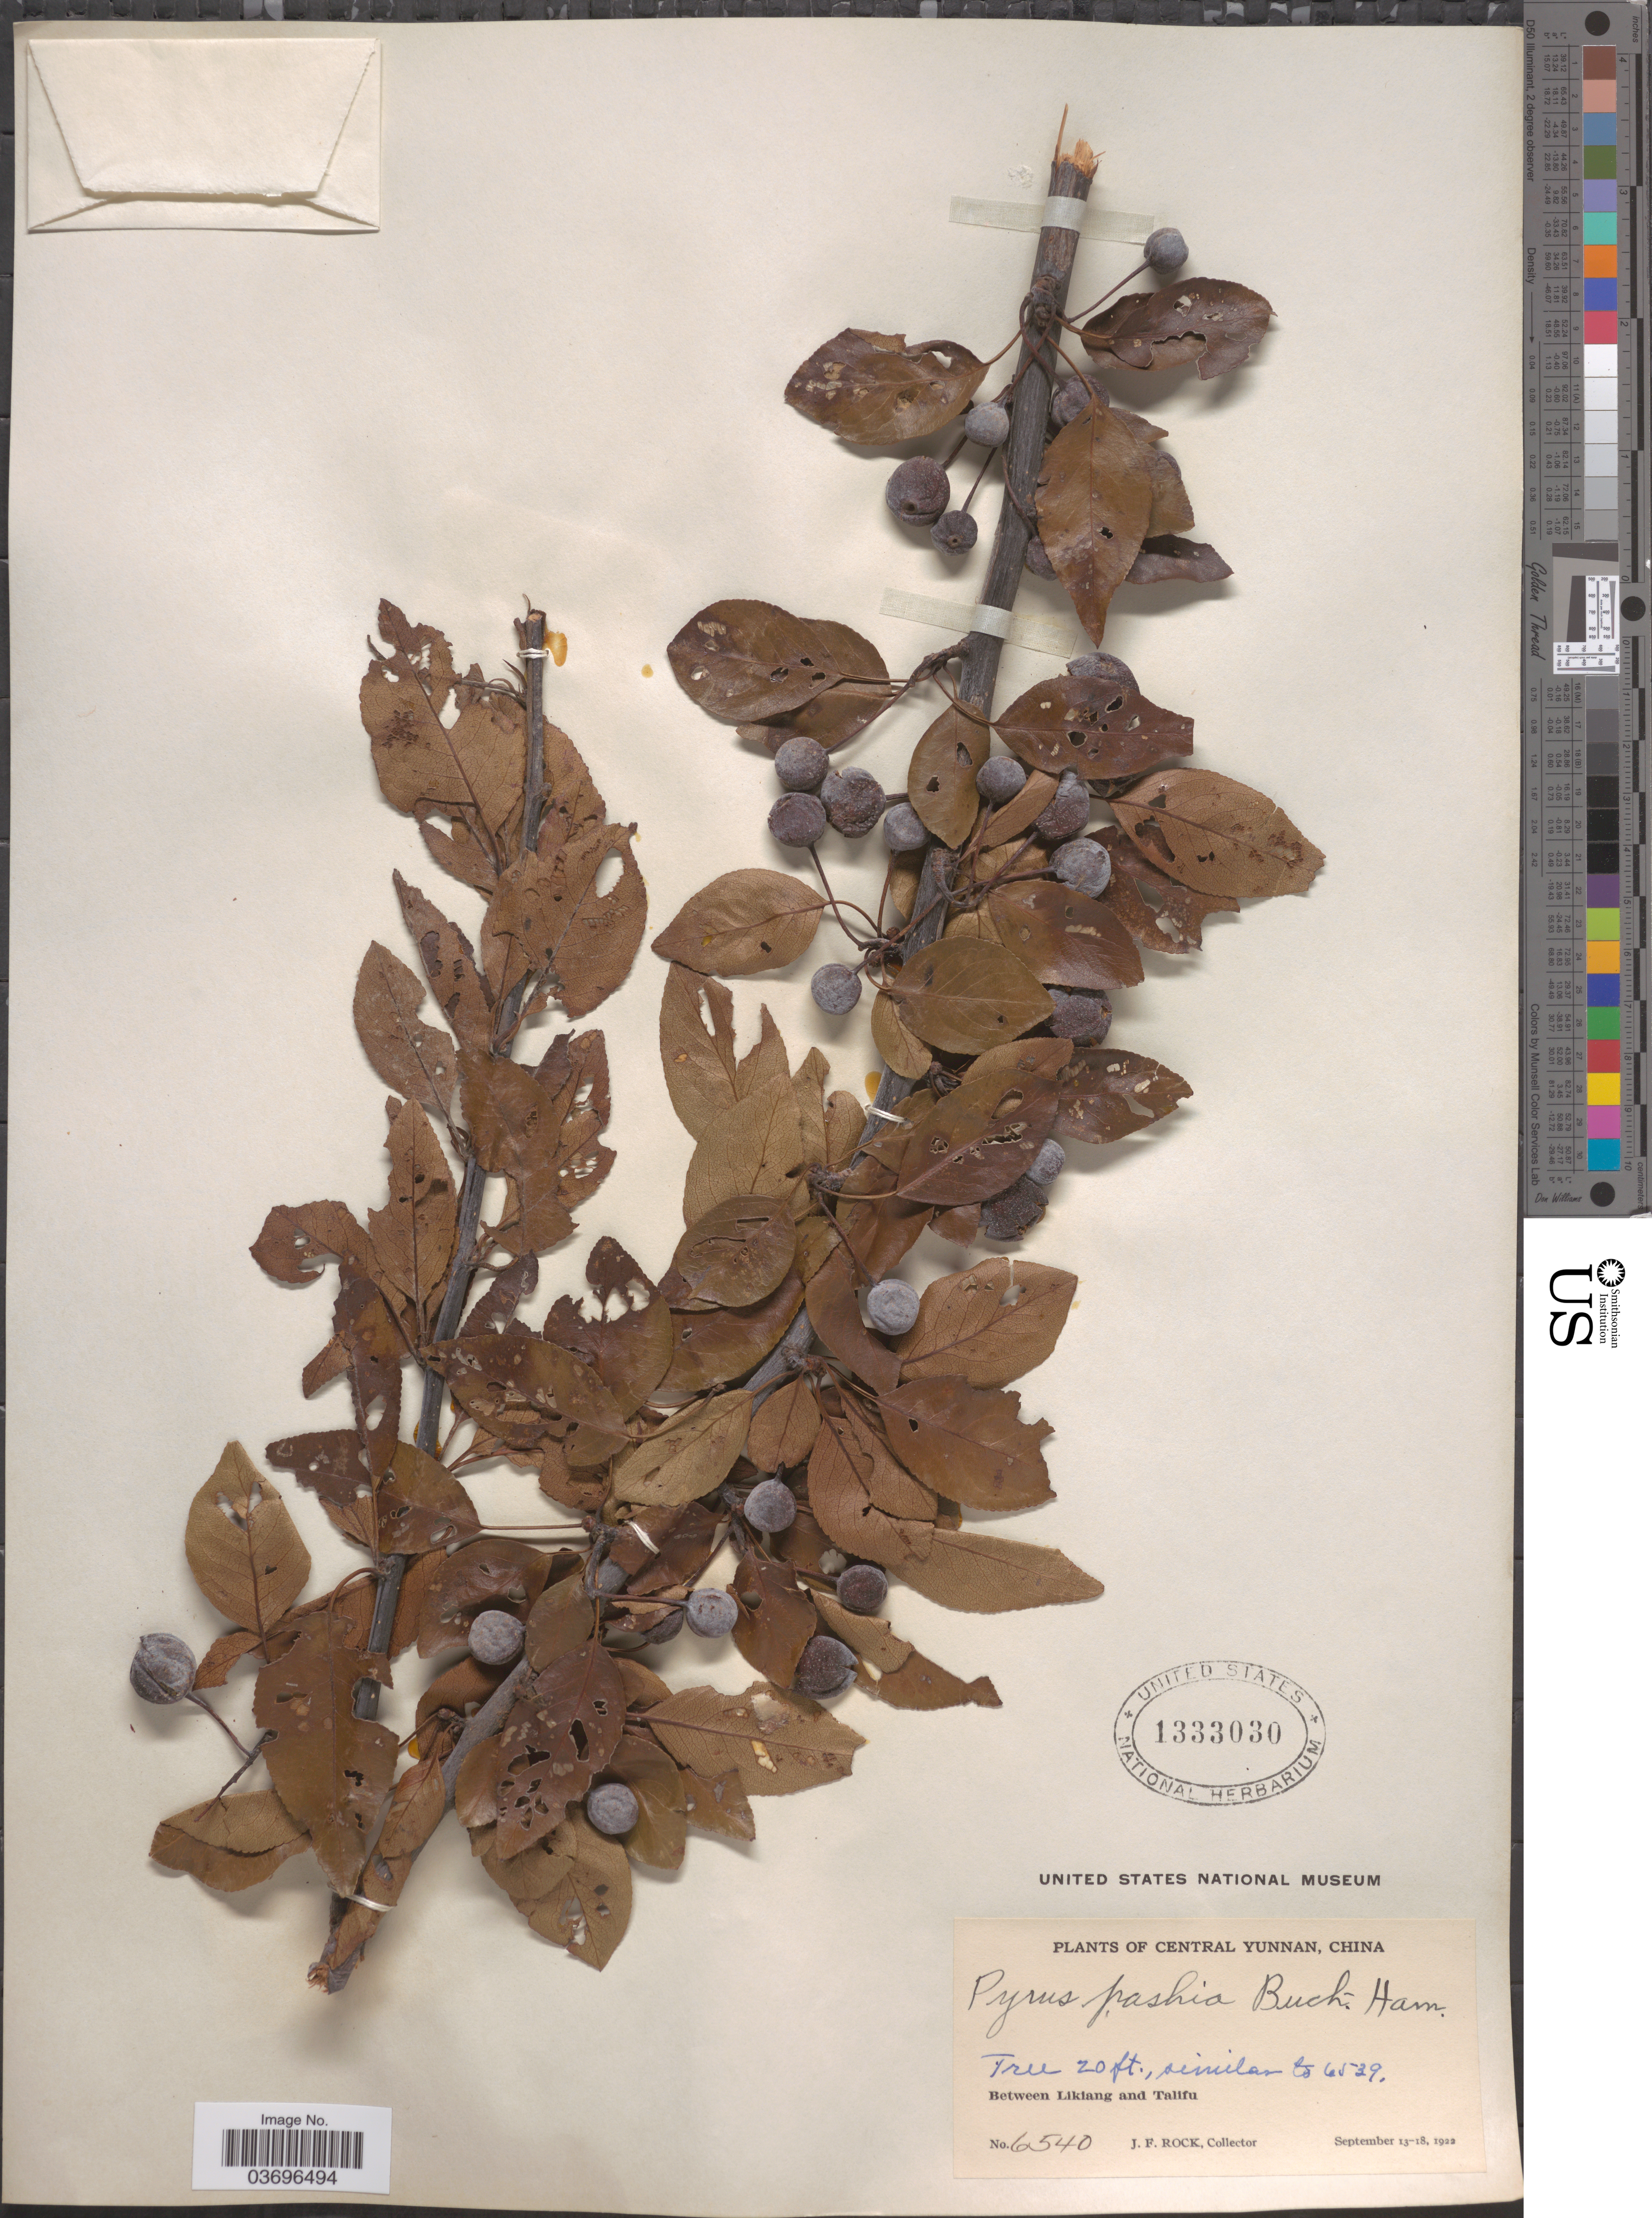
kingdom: Plantae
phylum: Tracheophyta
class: Magnoliopsida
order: Rosales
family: Rosaceae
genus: Pyrus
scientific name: Pyrus pashia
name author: Buch.-Ham. ex D. Don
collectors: J. Rock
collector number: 6540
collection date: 1922-09-13/1922-09-18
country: China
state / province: Yunnan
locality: Central Yunnan. Between Likiang and Talifu.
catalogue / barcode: US 1333030